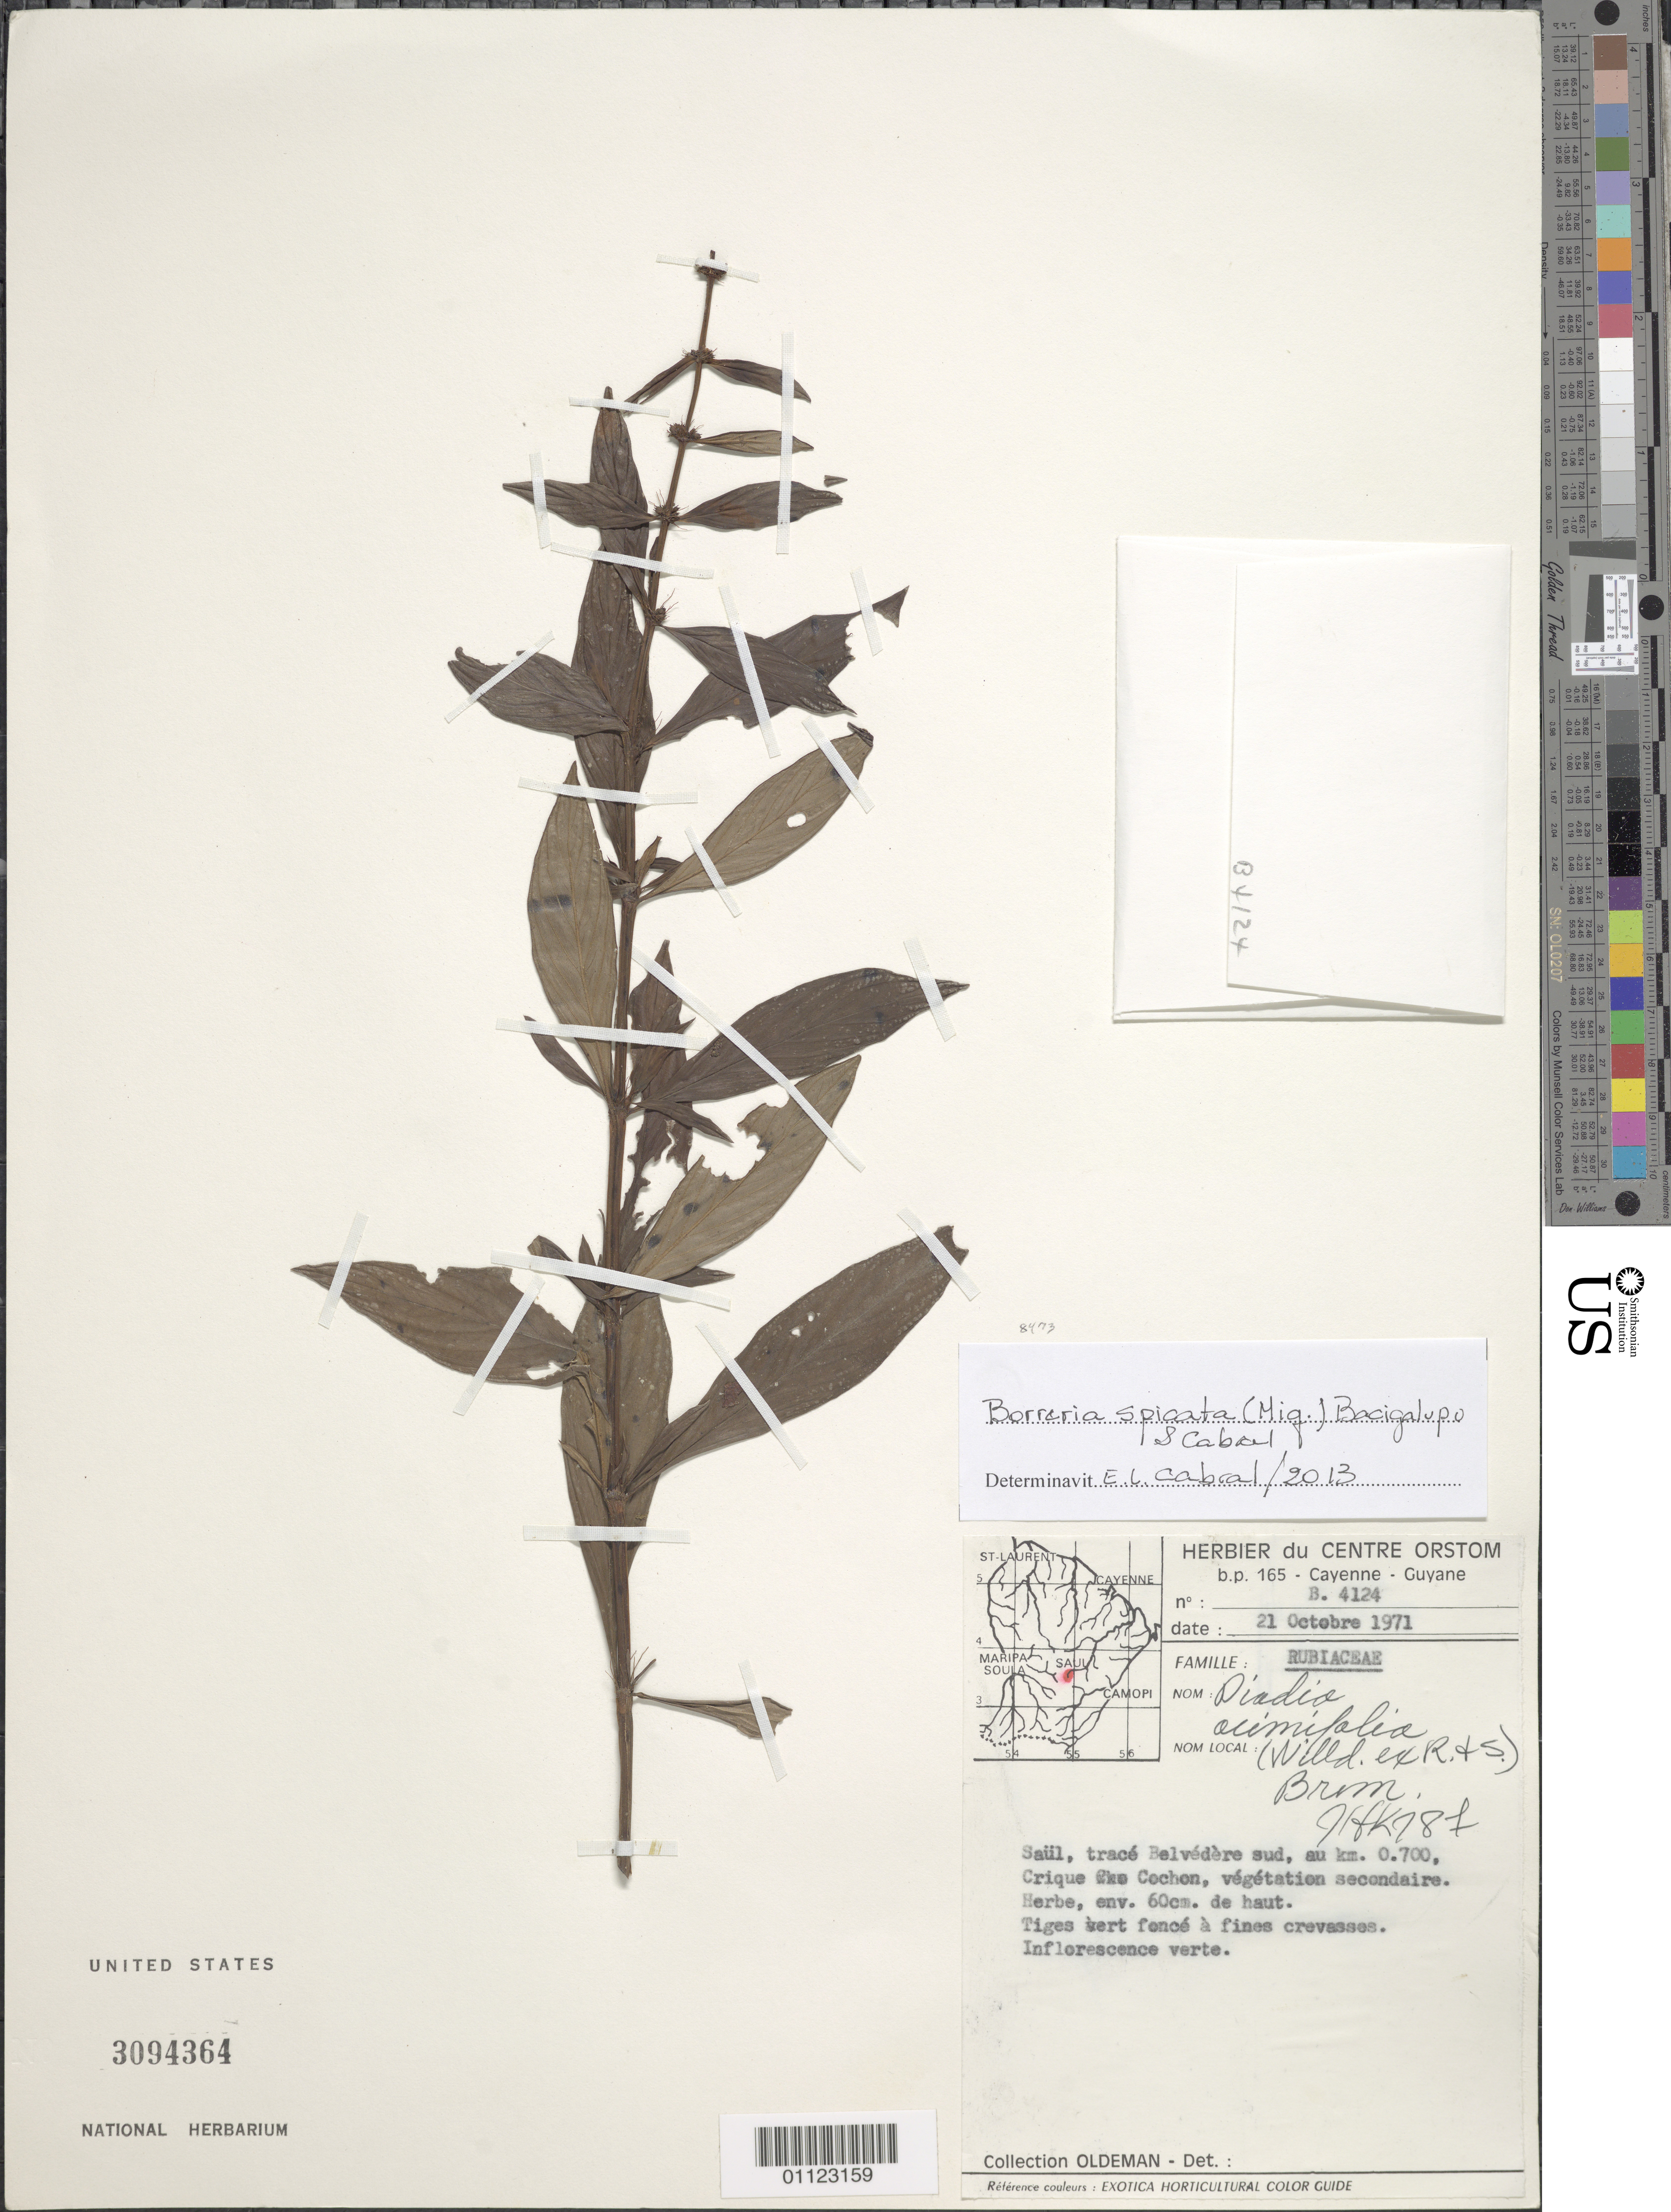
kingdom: Plantae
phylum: Tracheophyta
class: Magnoliopsida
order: Gentianales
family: Rubiaceae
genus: Borreria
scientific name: Borreria spicata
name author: (Miq.) Bacigalupo & E.L. Cabral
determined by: Cabral, E. L.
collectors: R. Oldeman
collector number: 4124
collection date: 1971-10-21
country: French Guiana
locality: Saül, tracé Belvédère sud, au km 0.700. Crique Cochon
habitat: Vegetation secondaire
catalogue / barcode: US 3094364